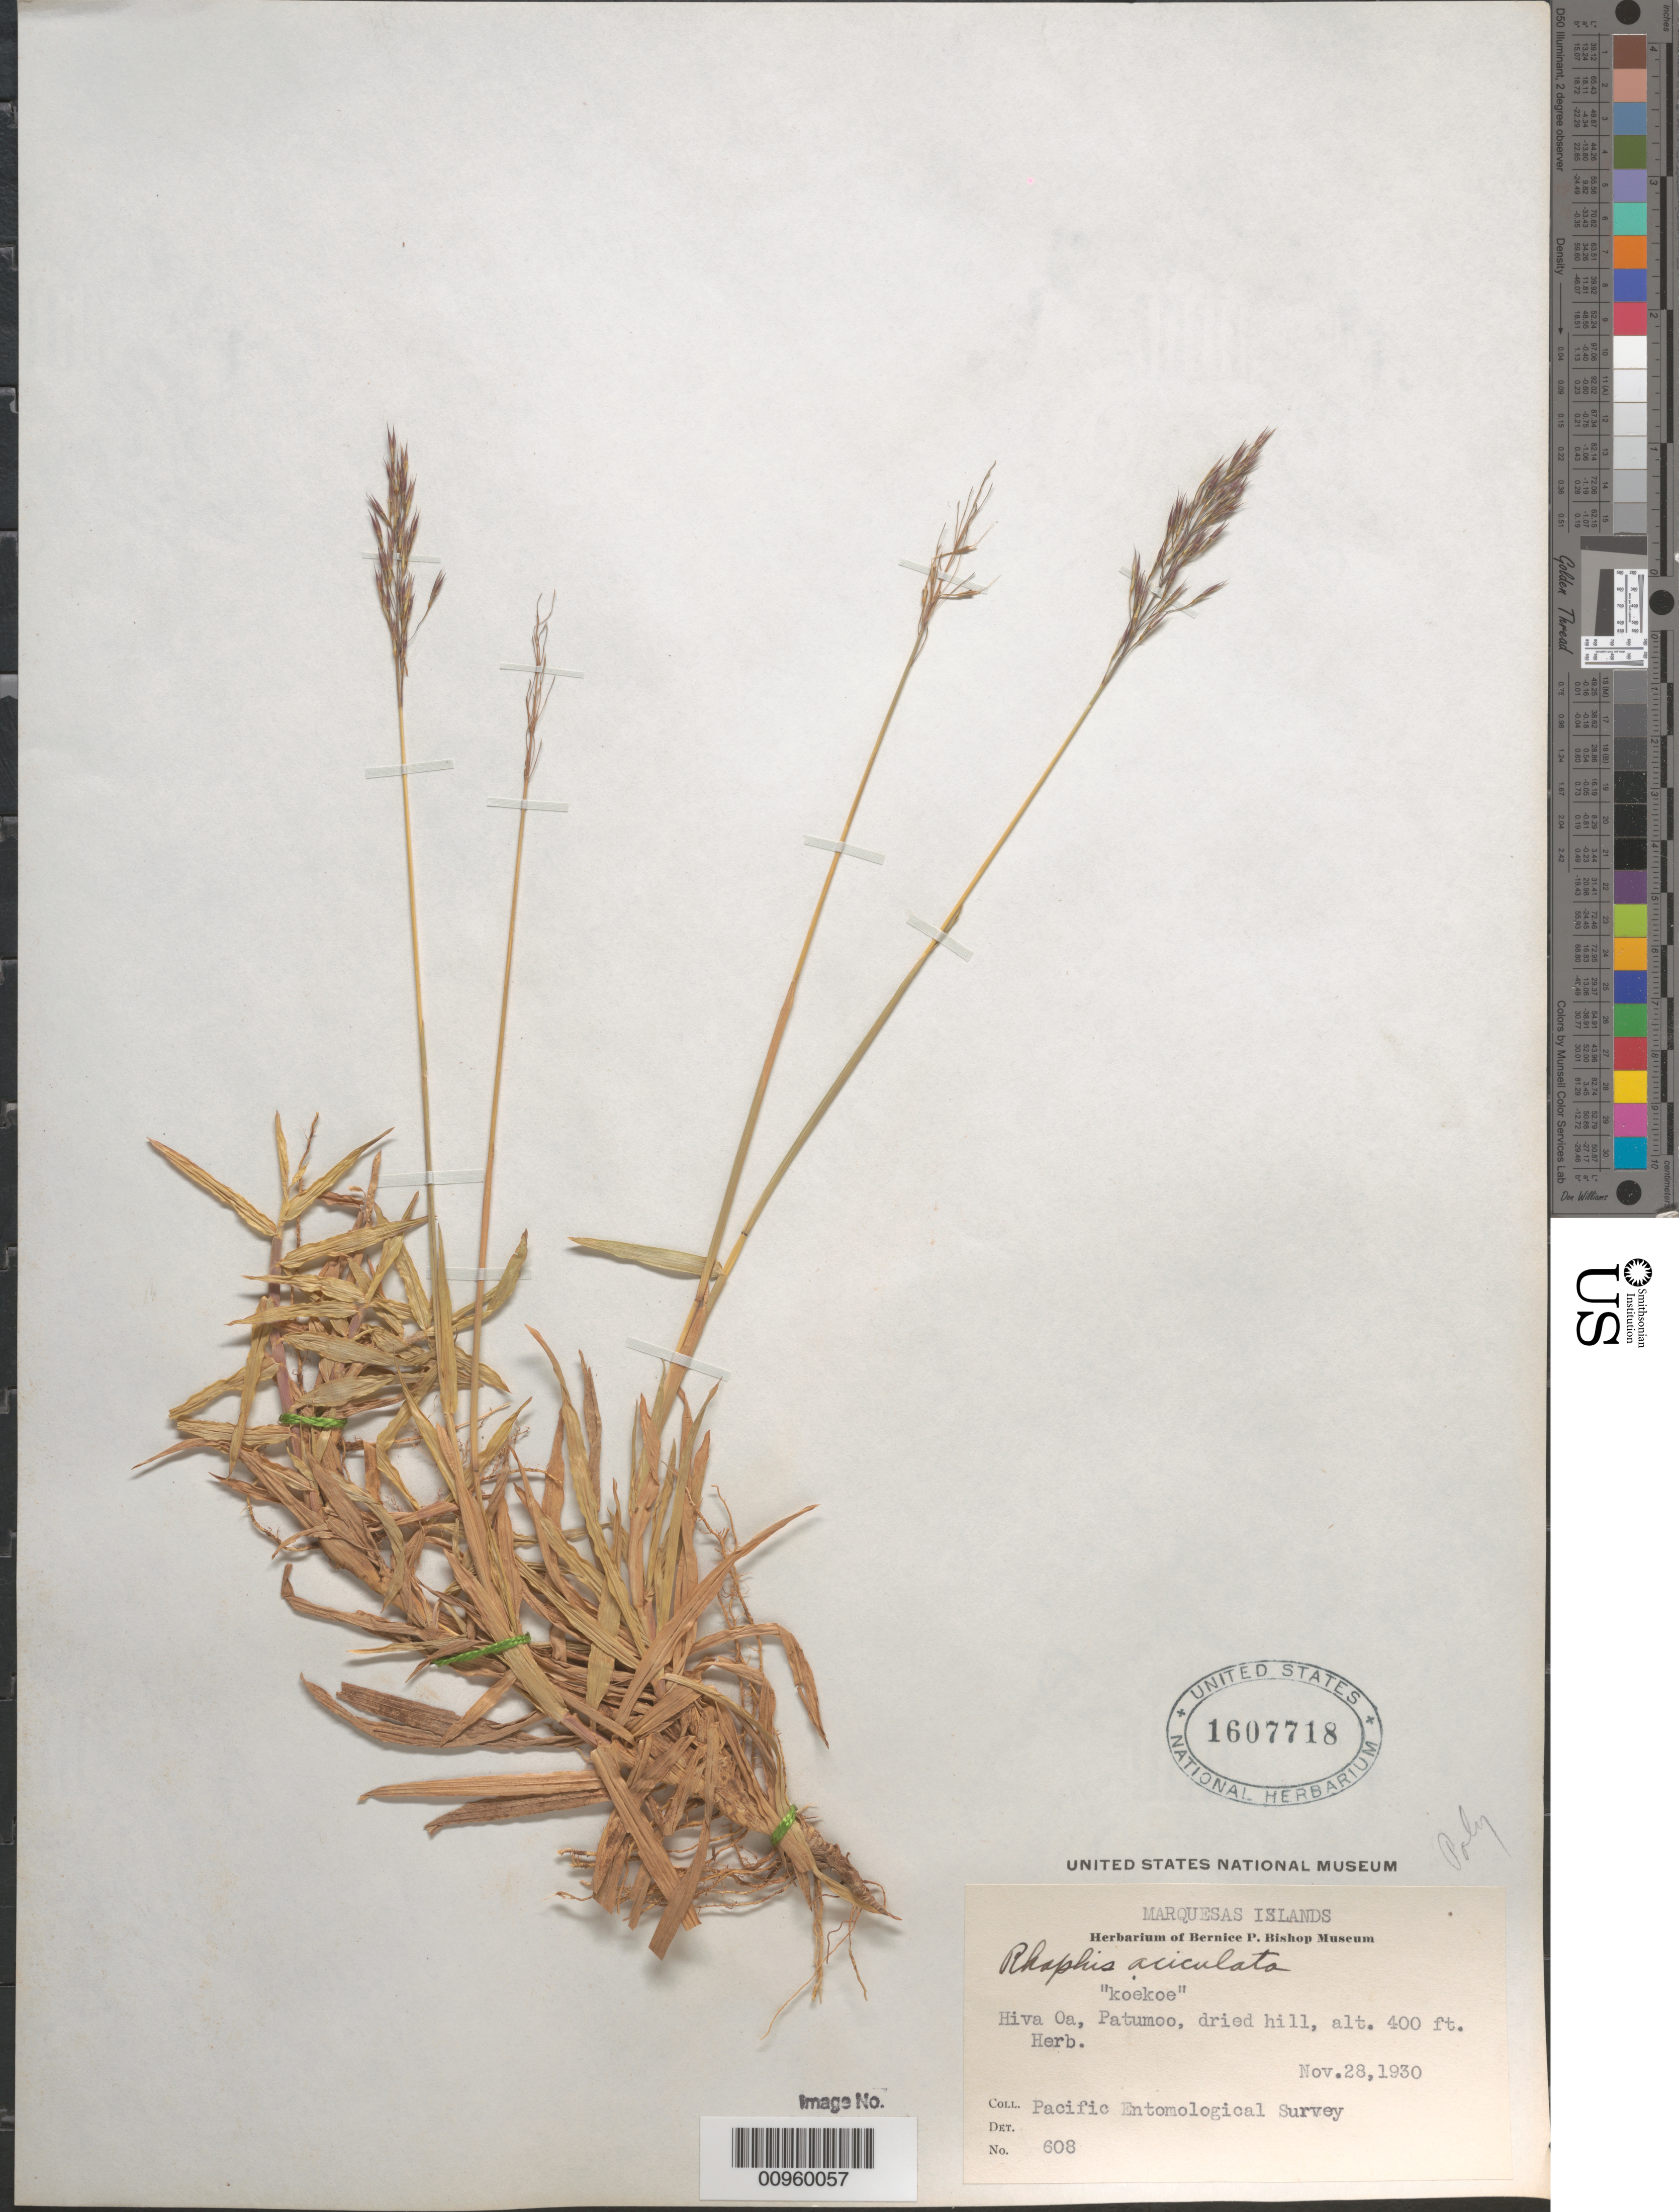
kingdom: Plantae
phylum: Tracheophyta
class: Liliopsida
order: Poales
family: Poaceae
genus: Chrysopogon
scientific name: Chrysopogon aciculatus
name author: (Retz.) Trin.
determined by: Sachet, M.-H.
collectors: Pacific Entomological Survey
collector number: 608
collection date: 1930-11-28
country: French Polynesia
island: Hiva Oa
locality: Patumoo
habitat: dried hill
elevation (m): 122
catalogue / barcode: US 1607718